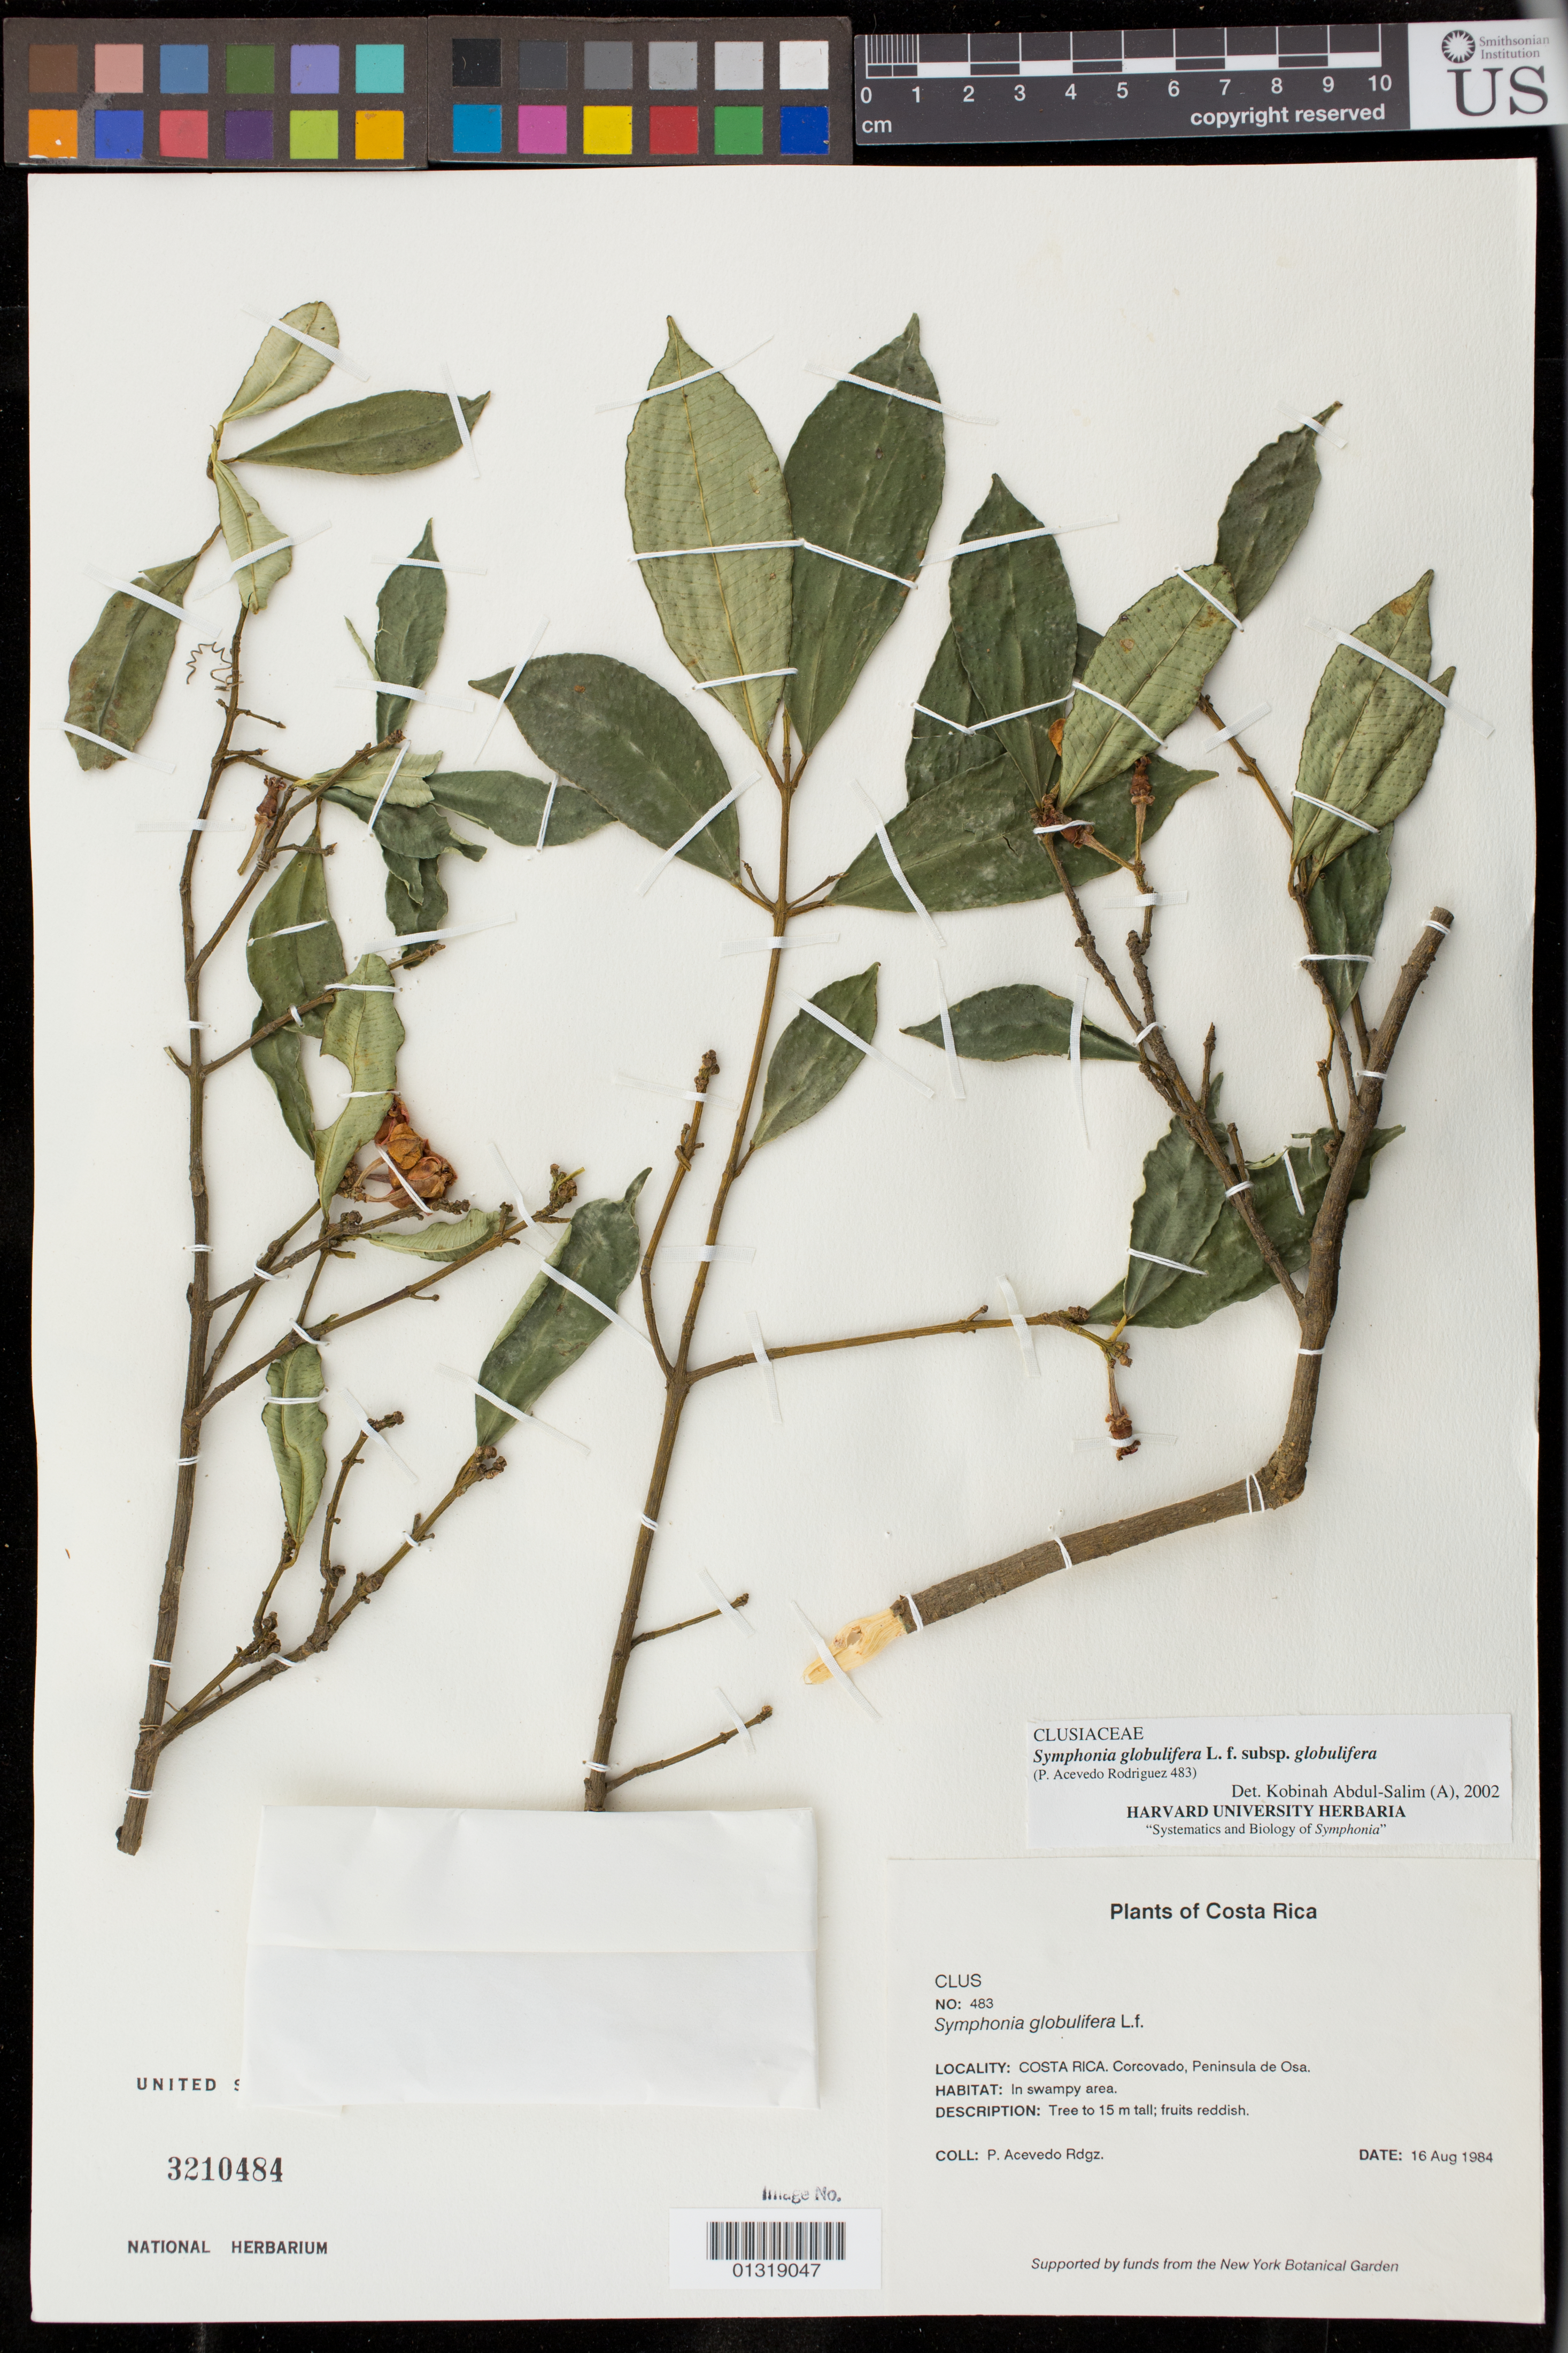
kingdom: Plantae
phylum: Tracheophyta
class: Magnoliopsida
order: Malpighiales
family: Clusiaceae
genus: Symphonia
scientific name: Symphonia globulifera subsp. globulifera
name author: L. f.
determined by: Abdul-Salim, K.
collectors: P. Acevedo-Rodr.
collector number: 483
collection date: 1984-08-16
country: Costa Rica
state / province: Puntarenas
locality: Corcovado, Penninsula de Osa.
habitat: In swampy area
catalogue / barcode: US 3210484